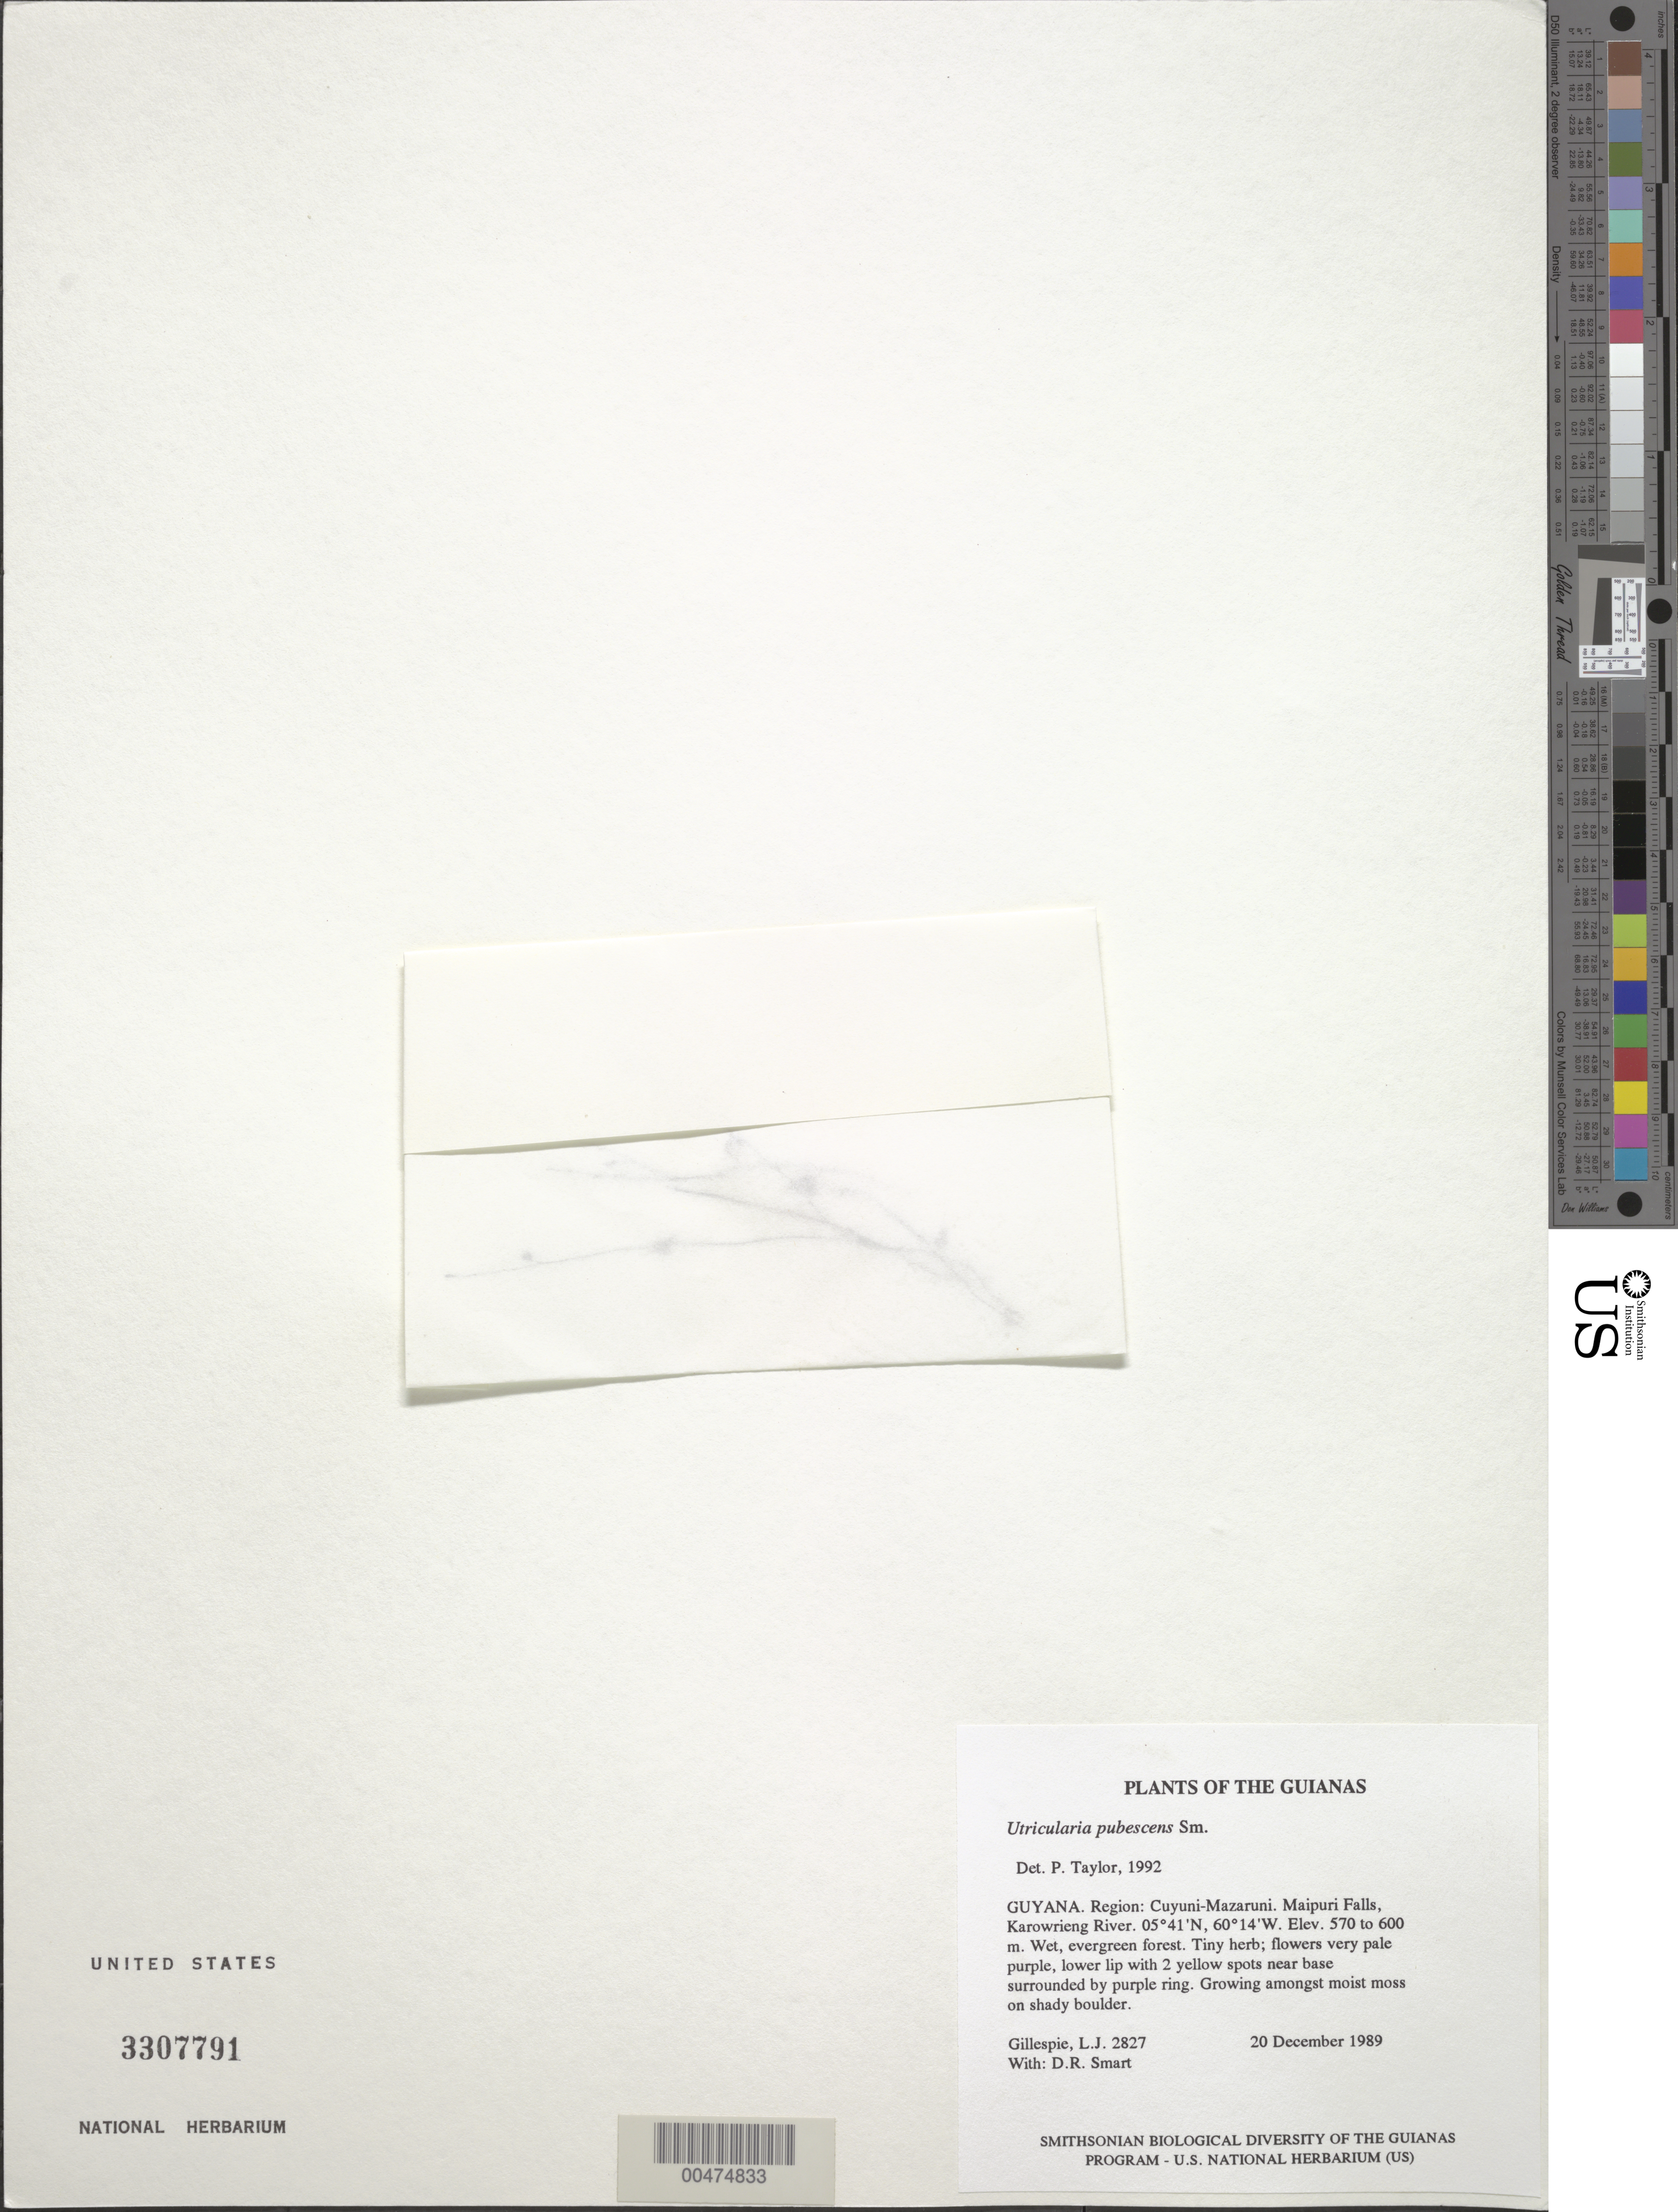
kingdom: Plantae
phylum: Tracheophyta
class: Magnoliopsida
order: Lamiales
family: Lentibulariaceae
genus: Utricularia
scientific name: Utricularia pubescens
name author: Sm.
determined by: Taylor, P.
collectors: L. J. Gillespie & D. R. Smart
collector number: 2827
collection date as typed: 20 December 1989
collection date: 1989-12-20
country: Guyana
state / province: Cuyuni-Mazaruni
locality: Maipuri Falls, Karowrieng River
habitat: Wet, evergreen forest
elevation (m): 570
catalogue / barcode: US 3307791